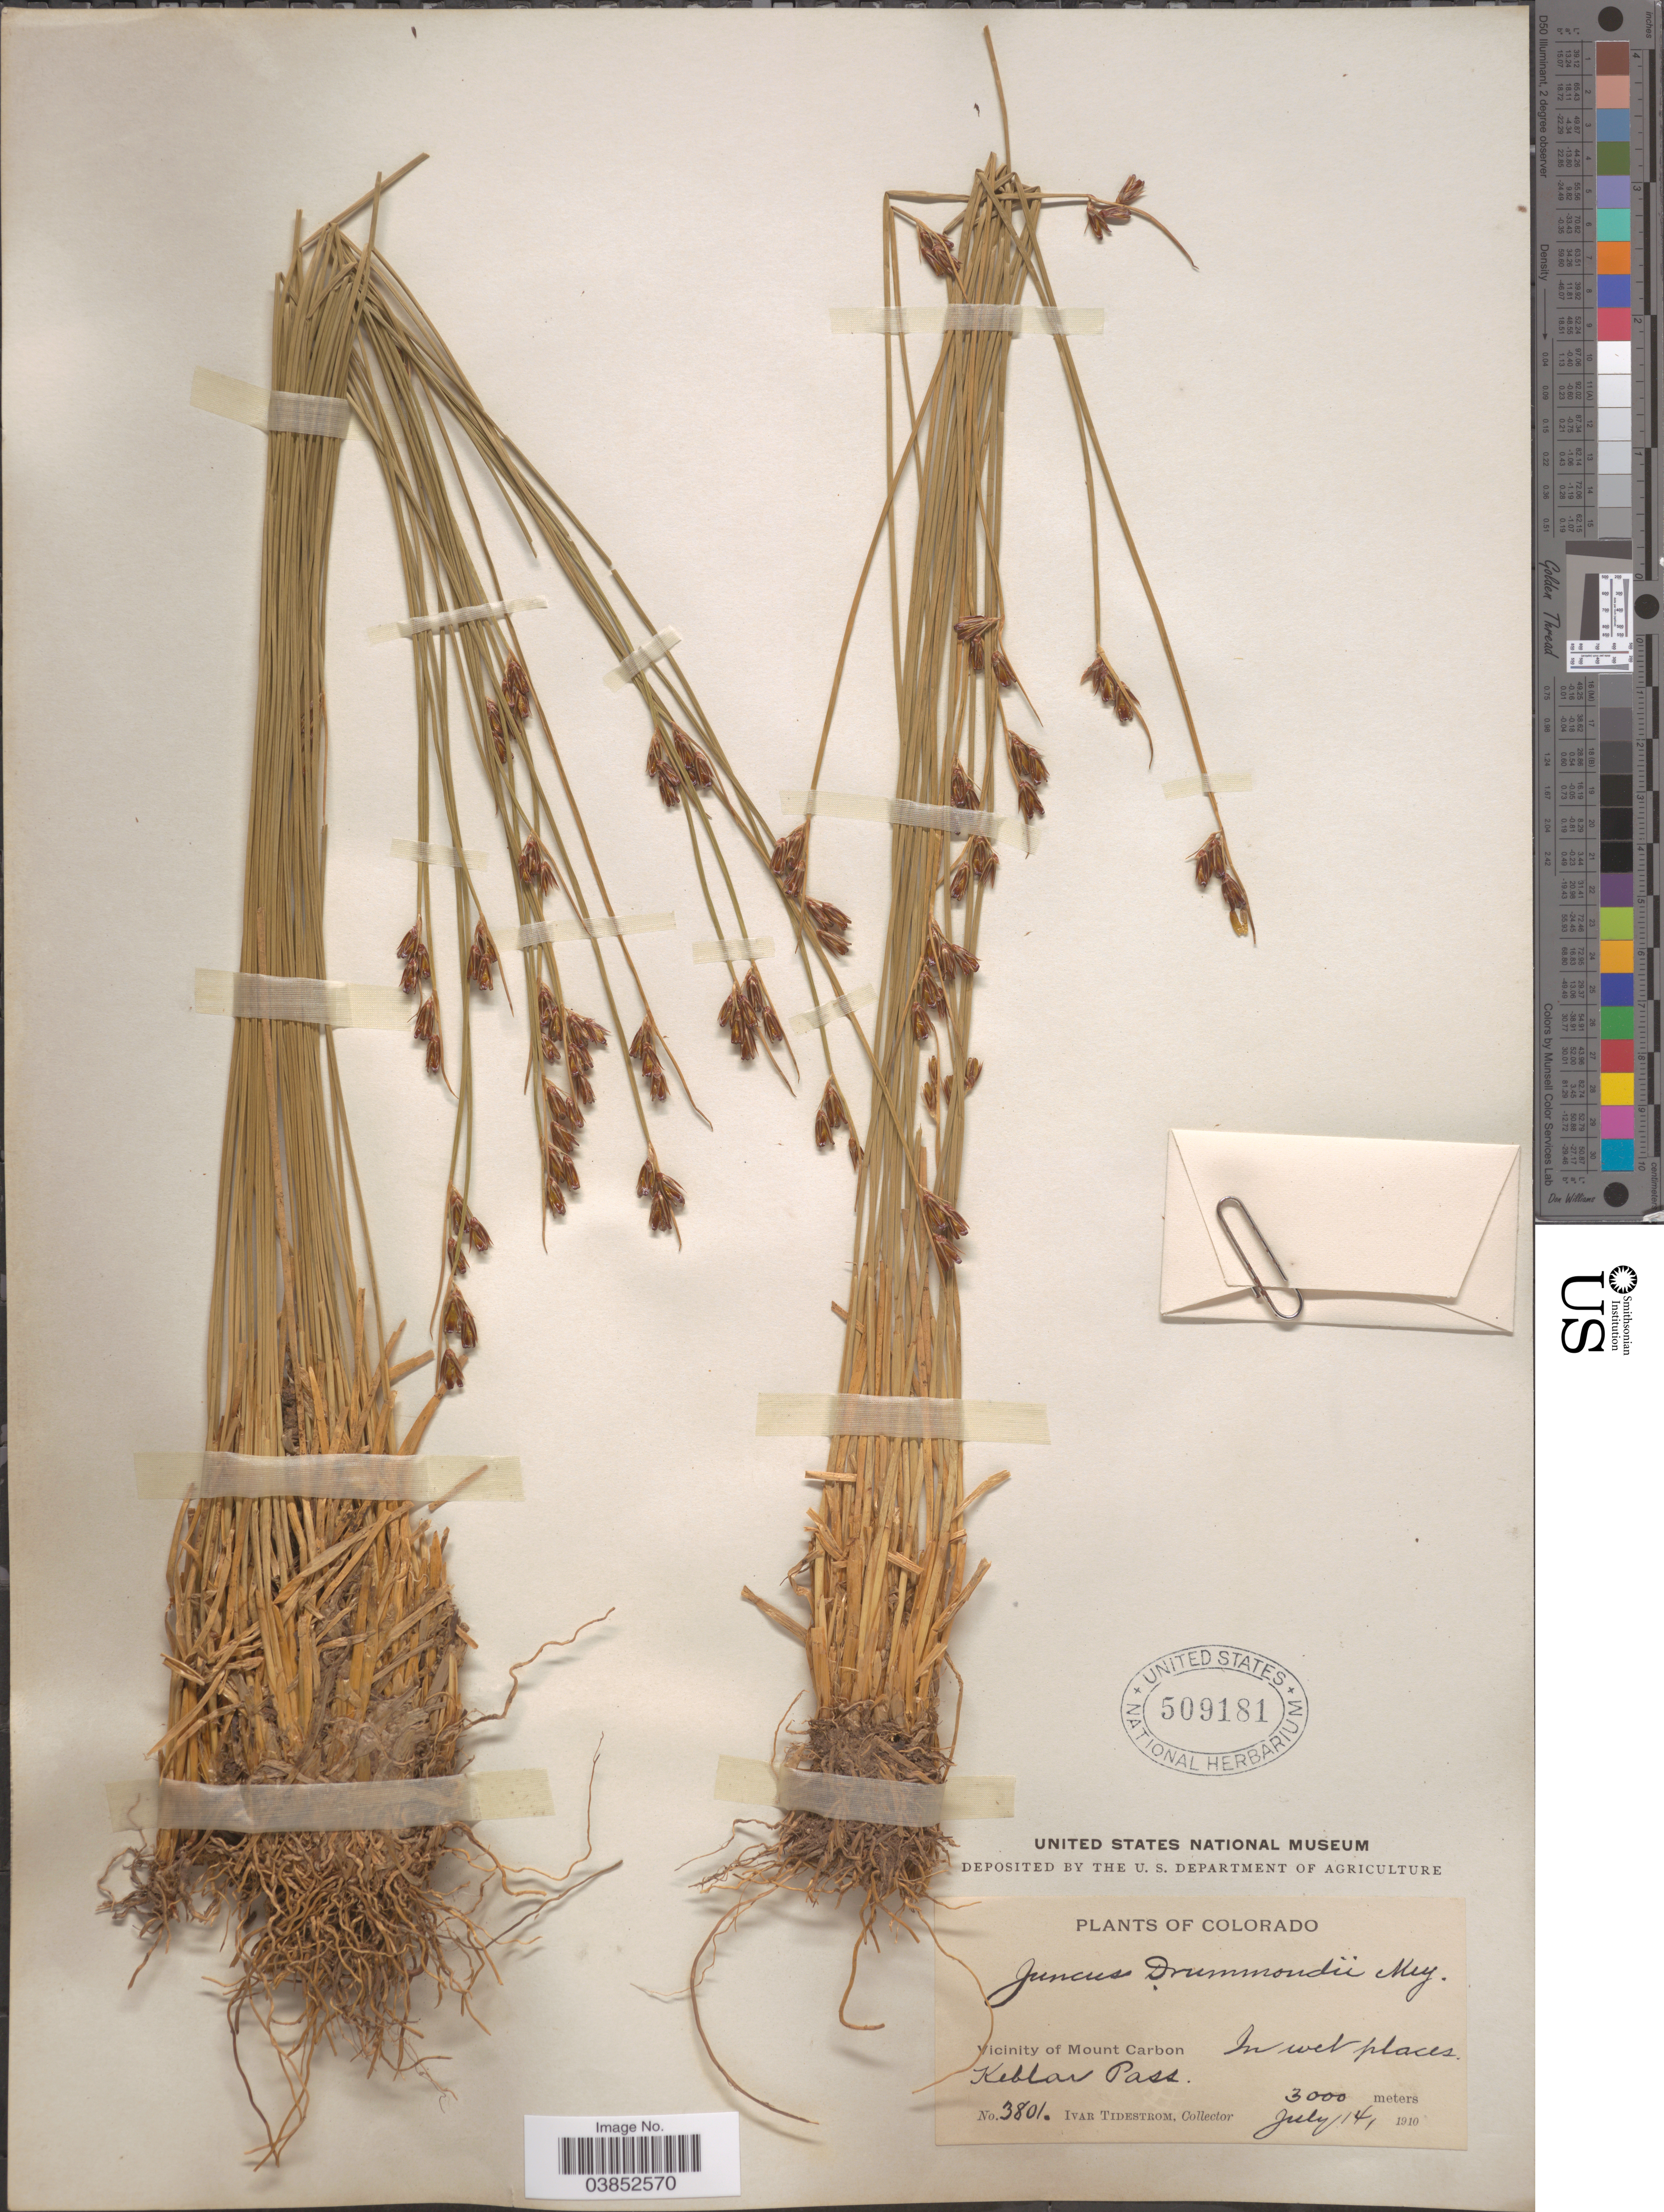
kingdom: Plantae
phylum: Tracheophyta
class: Liliopsida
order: Poales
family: Juncaceae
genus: Juncus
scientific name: Juncus drummondii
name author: E. Mey.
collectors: I. F. Tidestrom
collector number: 3801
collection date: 1910-07-14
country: United States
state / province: Colorado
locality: Vicinity of Mount Carbon. Keblar Pass.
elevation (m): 3000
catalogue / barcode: US 509181